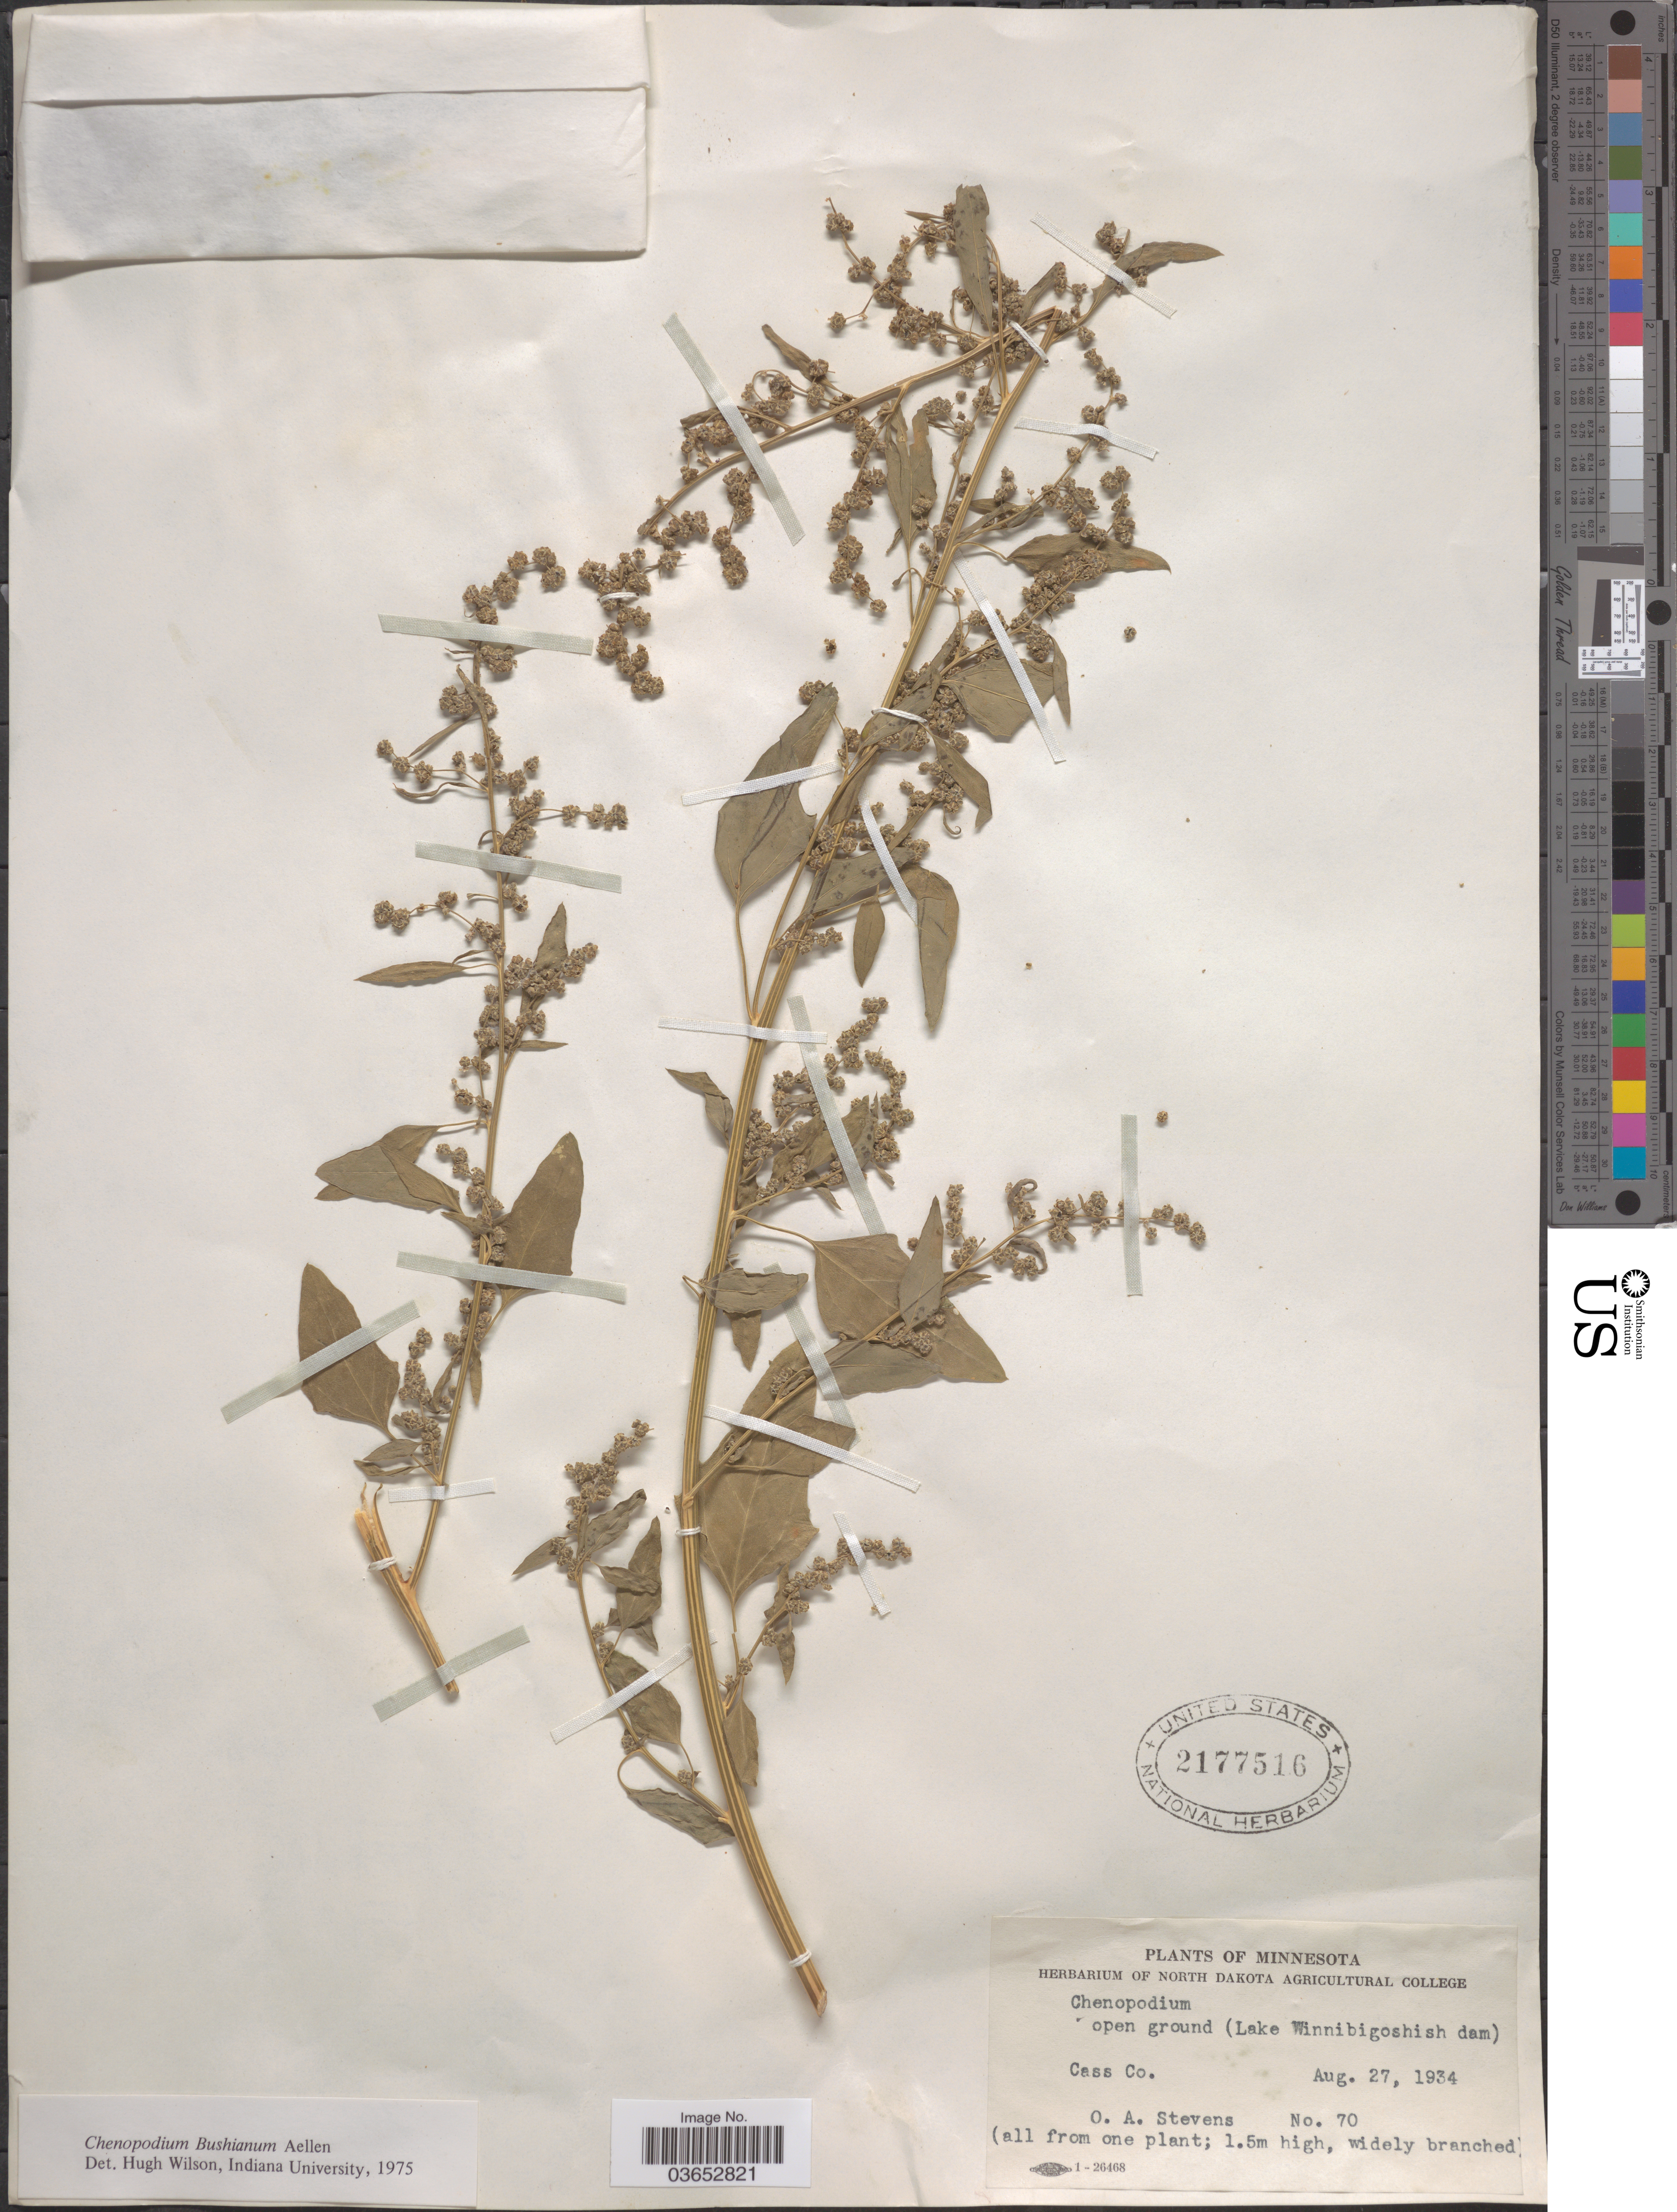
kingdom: Plantae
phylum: Tracheophyta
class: Magnoliopsida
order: Caryophyllales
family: Amaranthaceae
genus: Chenopodium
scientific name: Chenopodium bushianum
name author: Aellen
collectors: O. A. Stevens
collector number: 70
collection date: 1934-08-27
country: United States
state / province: Minnesota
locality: Open ground (Lake Winnibigoshish dam). Cass Co.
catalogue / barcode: US 2177516